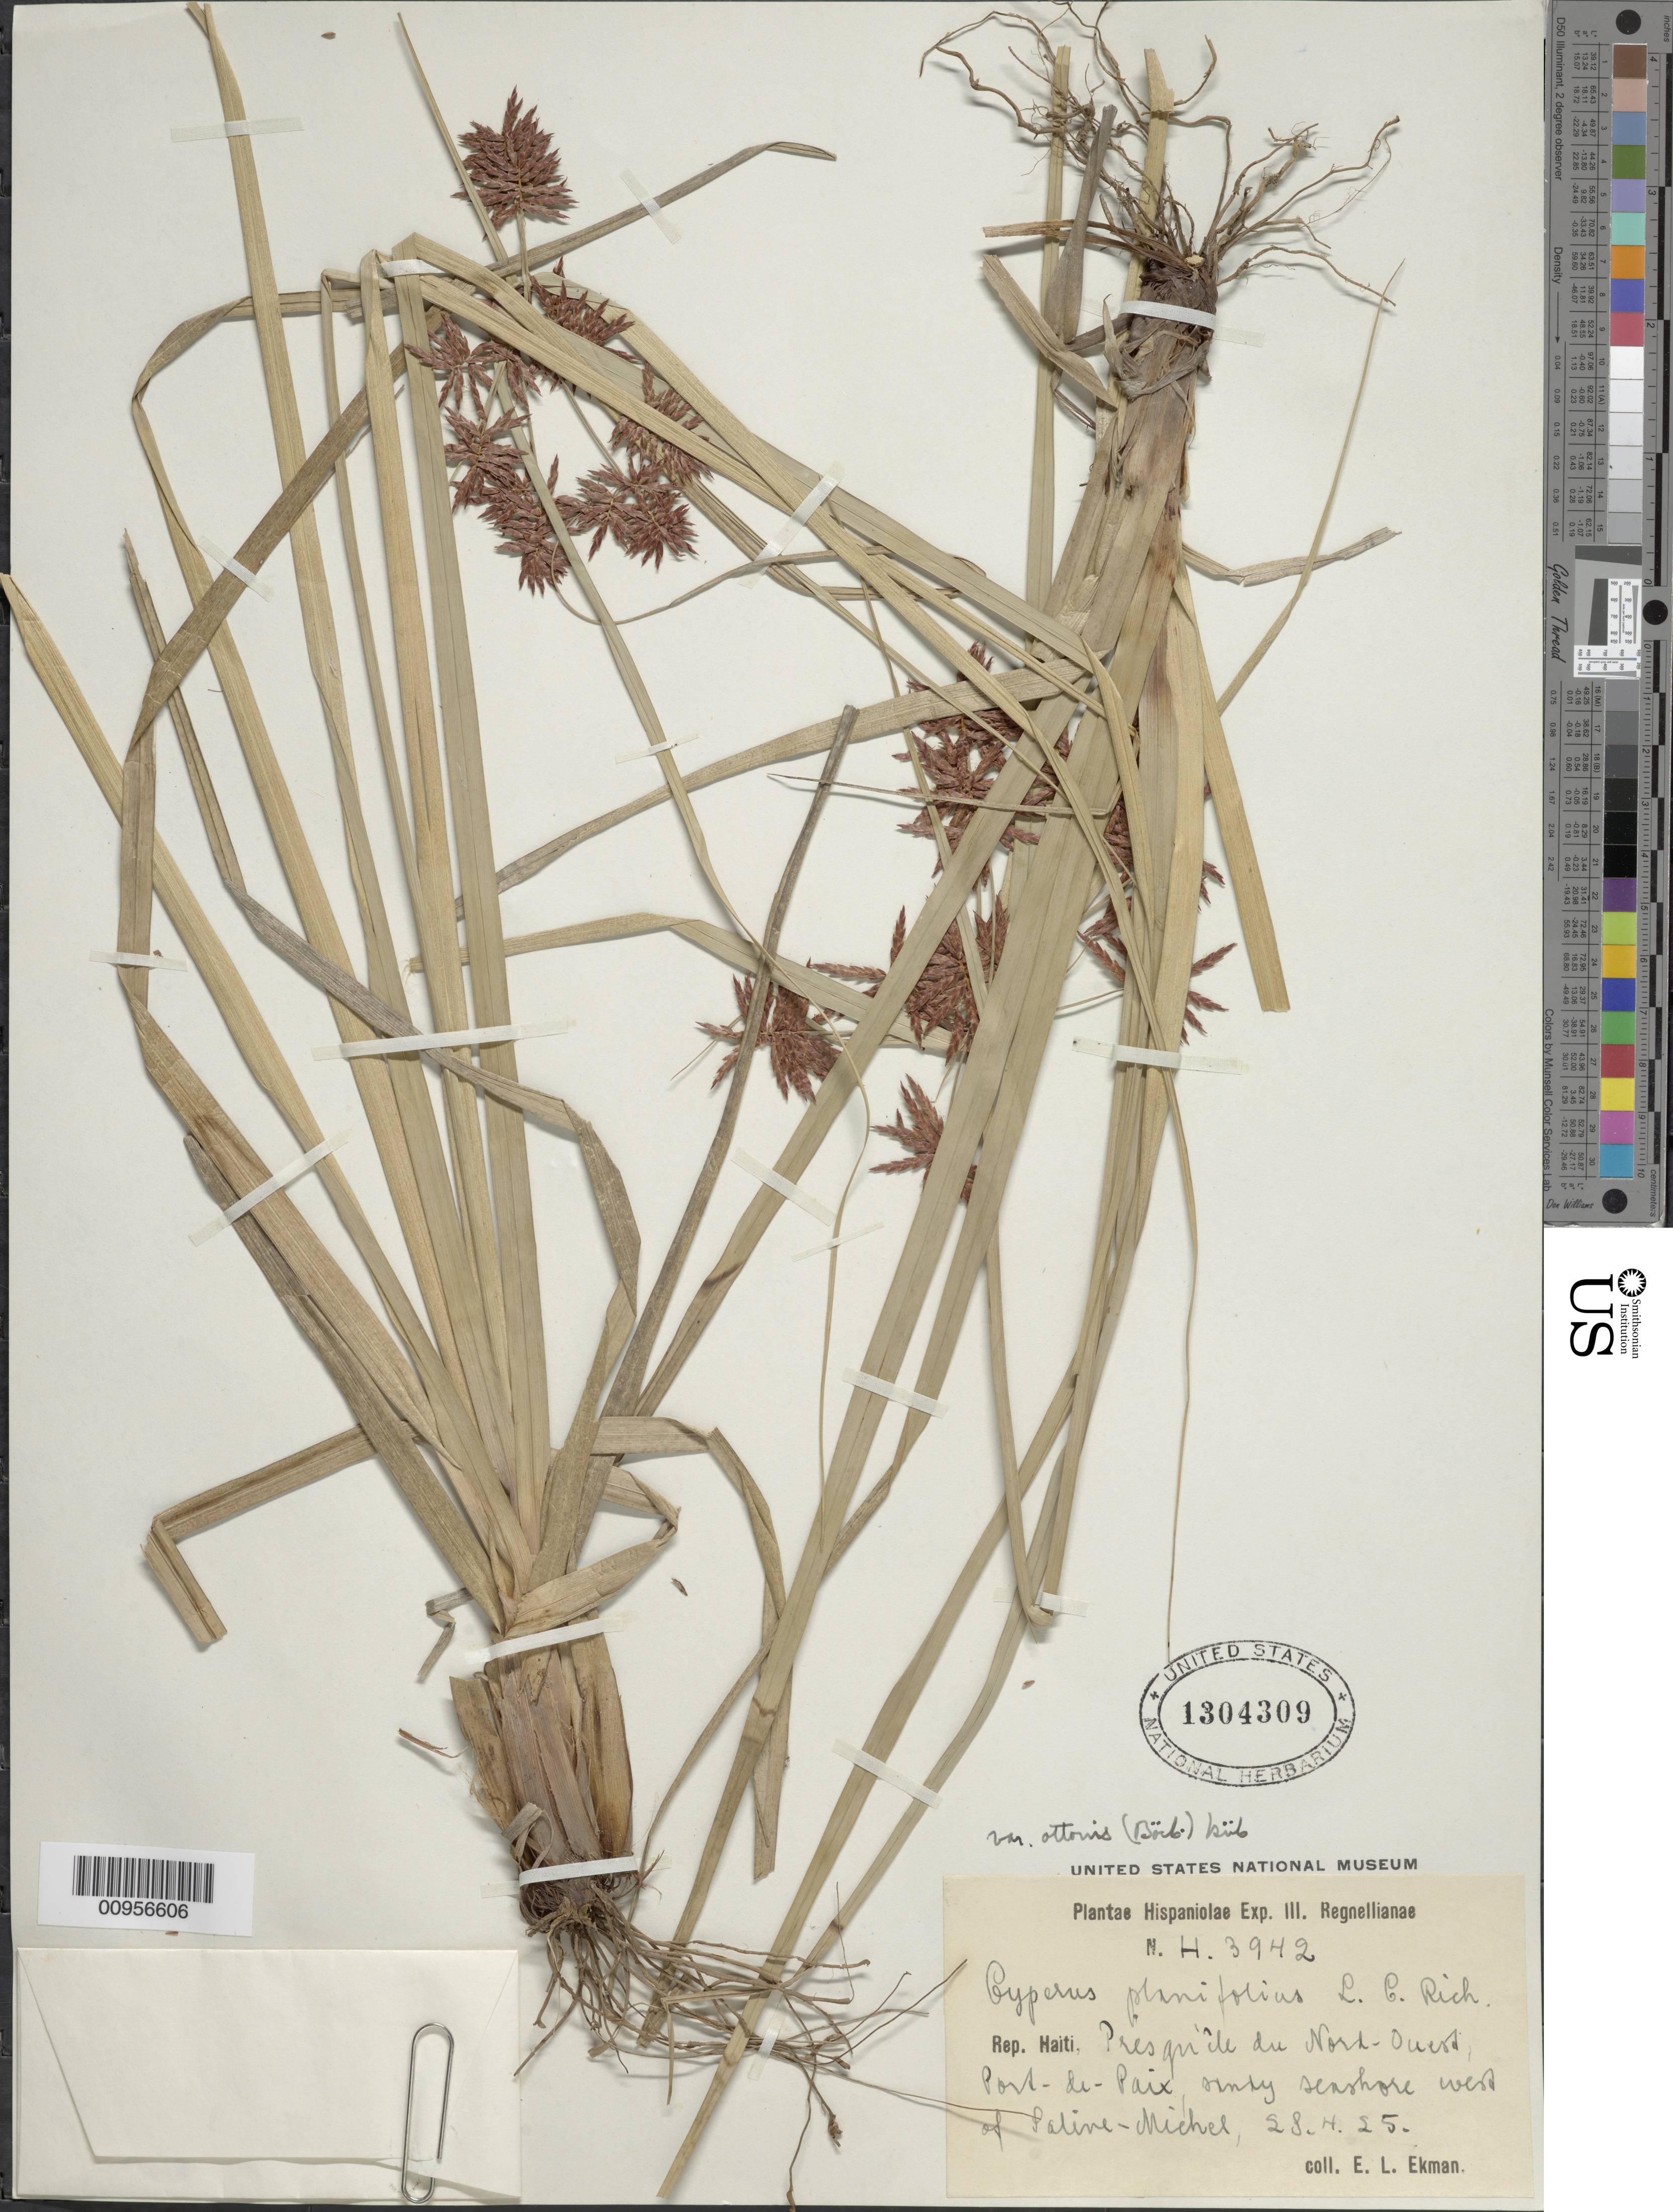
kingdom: Plantae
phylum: Tracheophyta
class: Liliopsida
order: Poales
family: Cyperaceae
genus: Cyperus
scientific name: Cyperus planifolius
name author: Rich.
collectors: E. L. Ekman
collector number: H 3942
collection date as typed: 28 Apr 1925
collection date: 1925-04-28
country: Haiti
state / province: Nord-Ouest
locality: Port de Paix, sandy seashore W of Saline Michel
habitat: Sandy seashore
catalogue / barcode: US 1304309